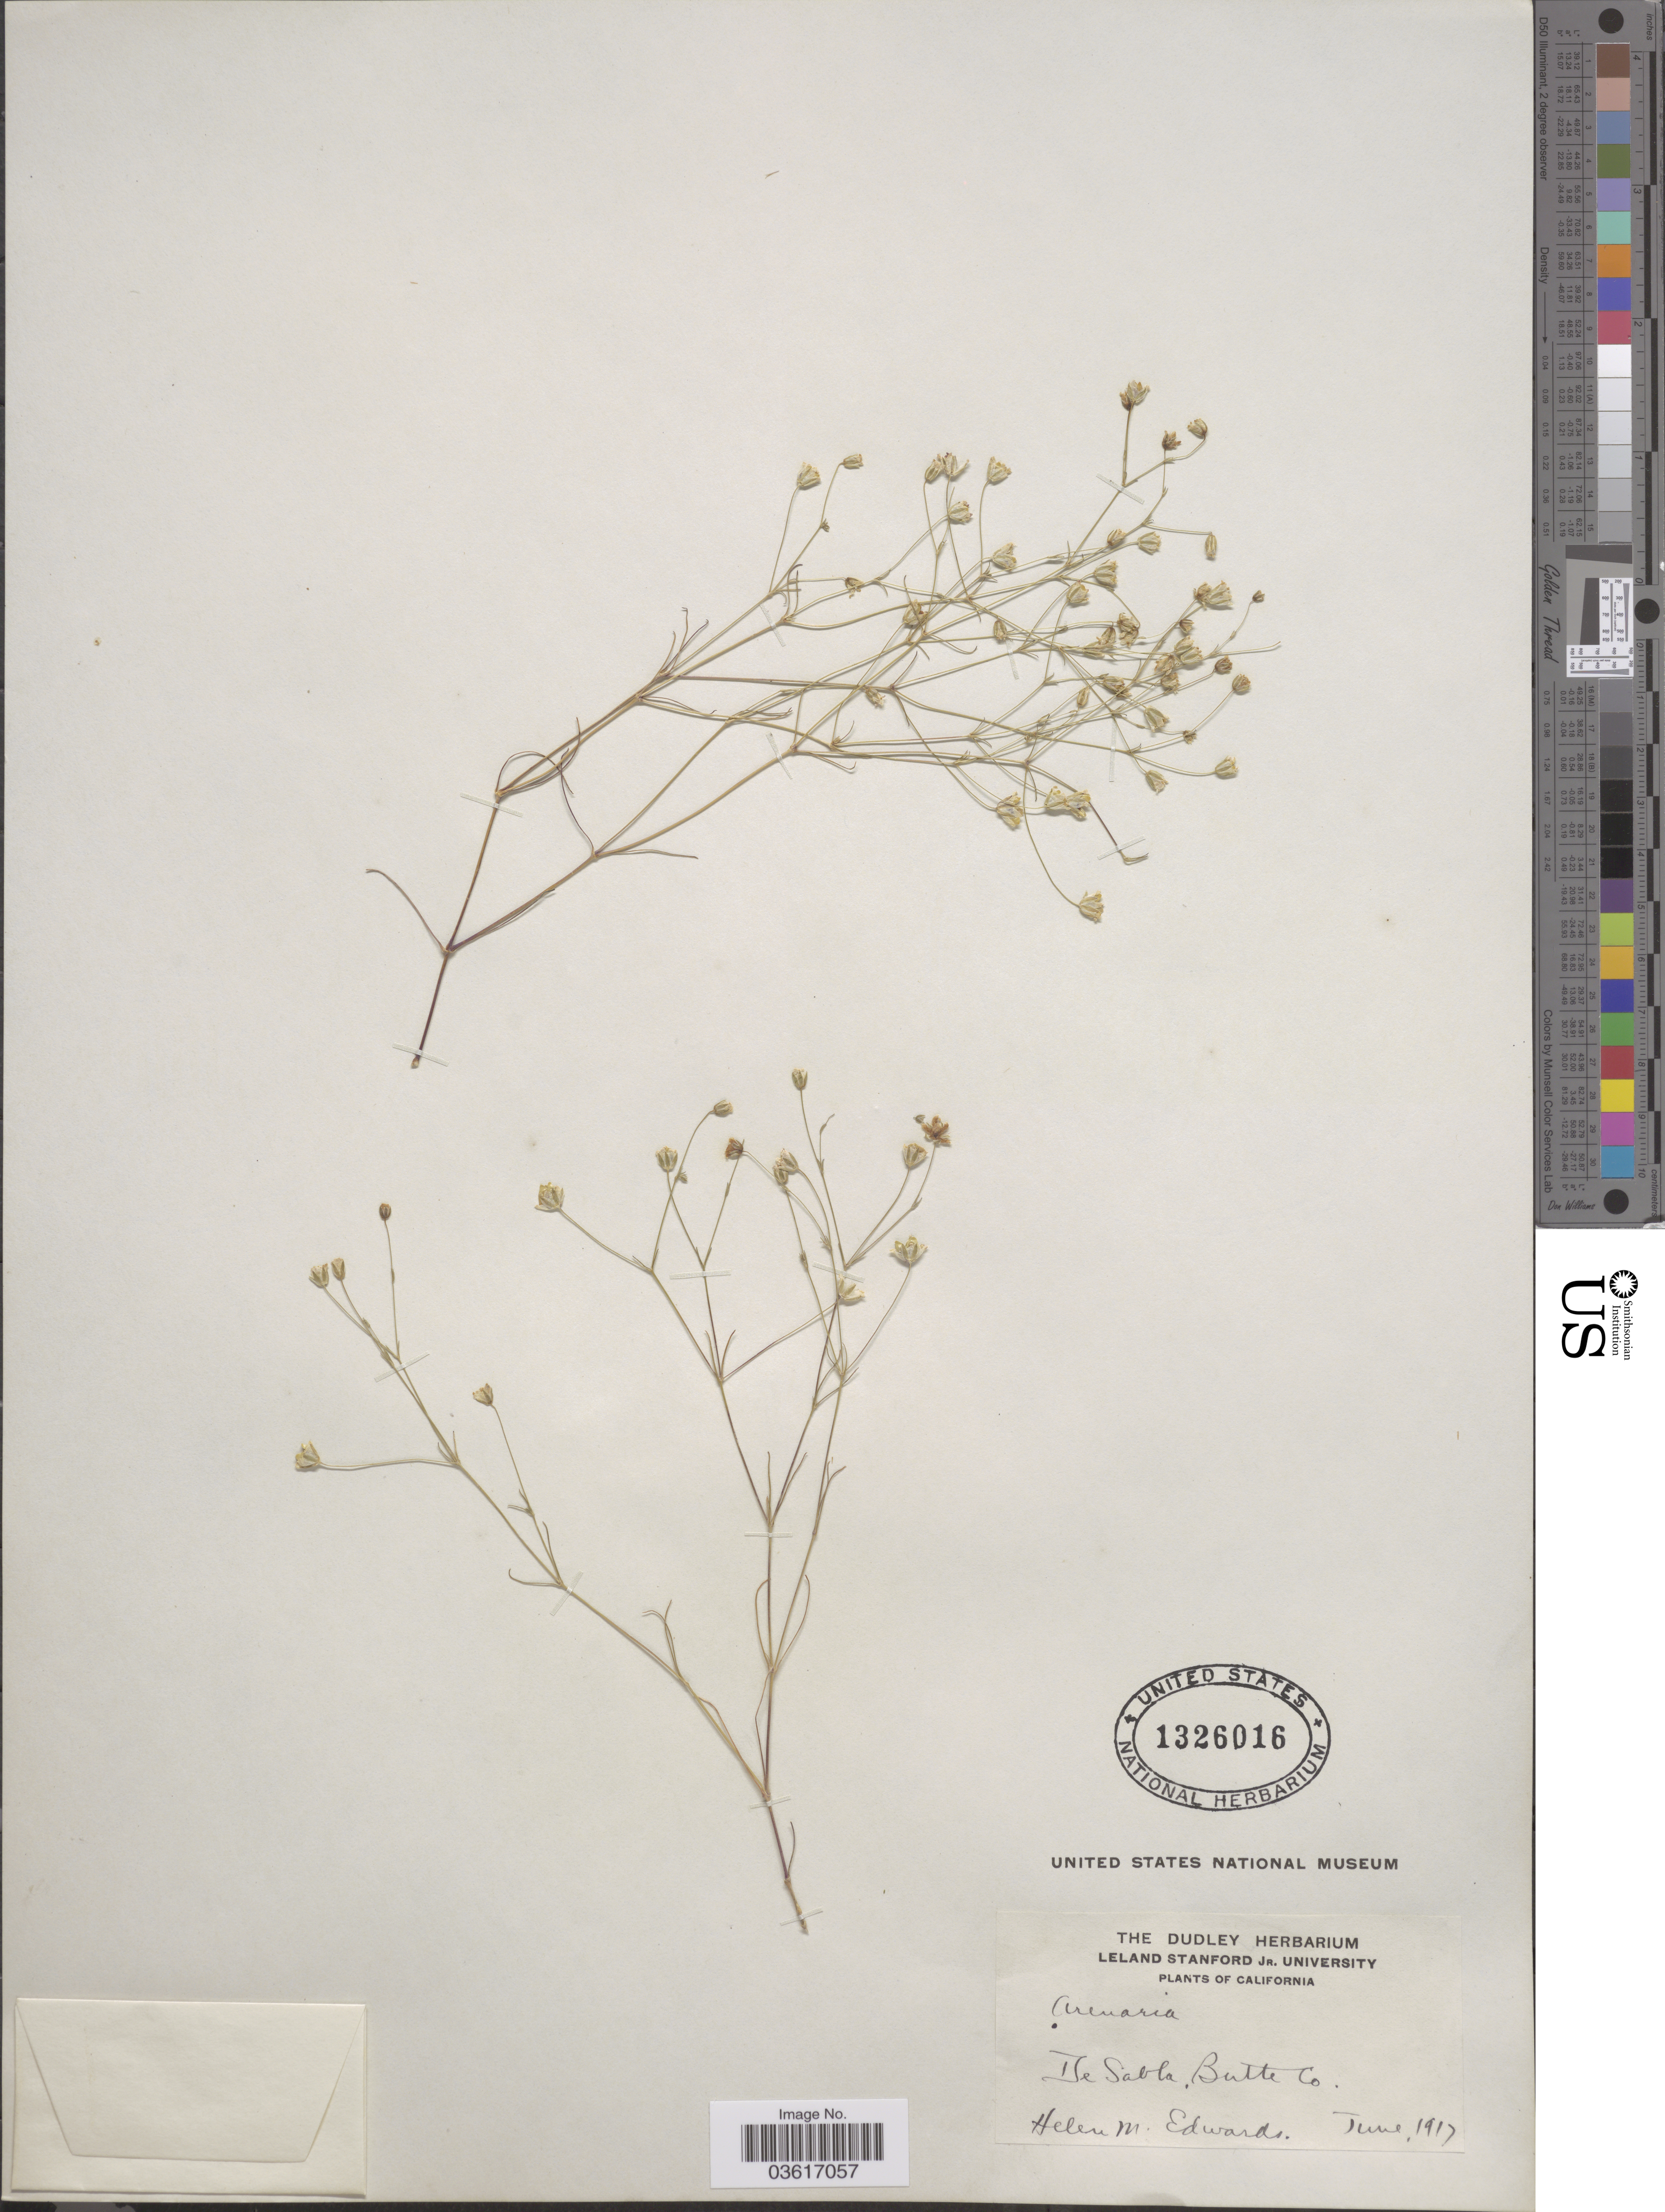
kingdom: Plantae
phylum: Tracheophyta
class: Magnoliopsida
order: Caryophyllales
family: Caryophyllaceae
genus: Minuartia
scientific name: Minuartia sp.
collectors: H. Edwards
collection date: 1917-06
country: United States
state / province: California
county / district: Butte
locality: De Sabla, Butte Co.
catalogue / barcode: US 1326016